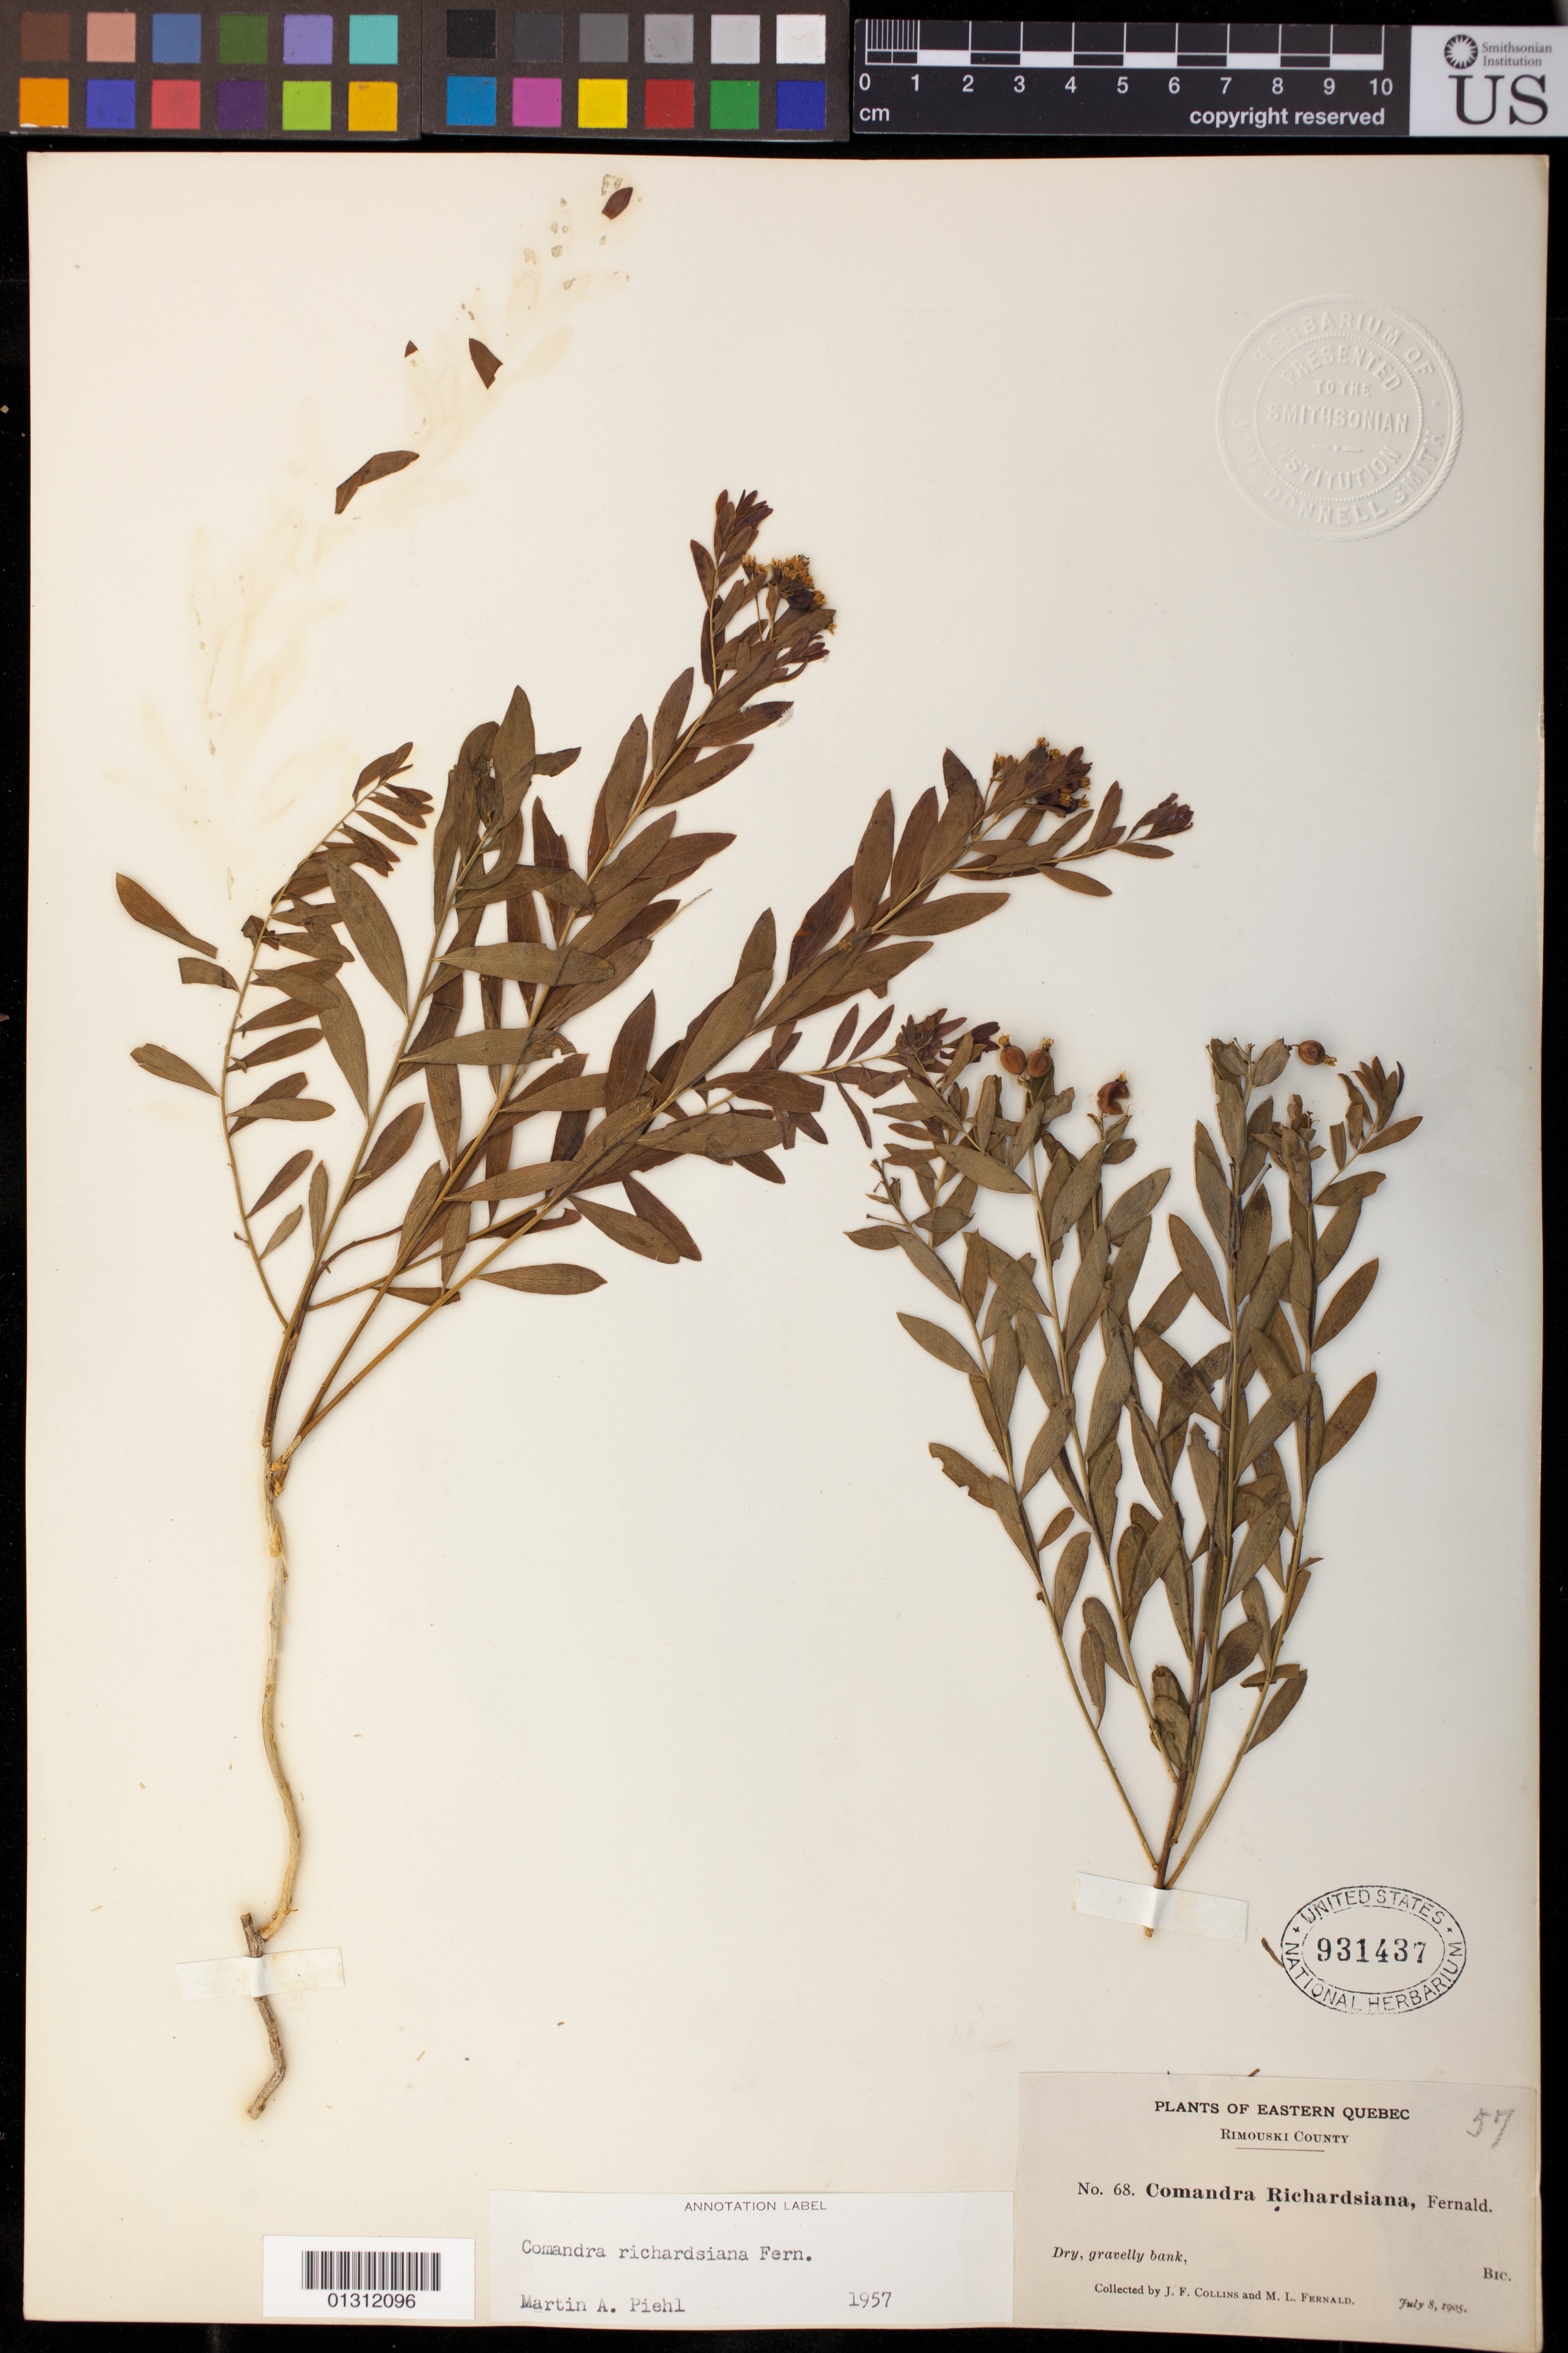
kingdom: Plantae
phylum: Tracheophyta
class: Magnoliopsida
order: Santalales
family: Comandraceae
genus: Comandra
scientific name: Comandra richardsiana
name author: Fernald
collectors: J. Collins & M. L. Fernald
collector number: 68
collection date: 1905-07-08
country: Canada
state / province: Quebec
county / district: Bas-Saint-Laurent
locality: Rimouski County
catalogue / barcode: US 931437